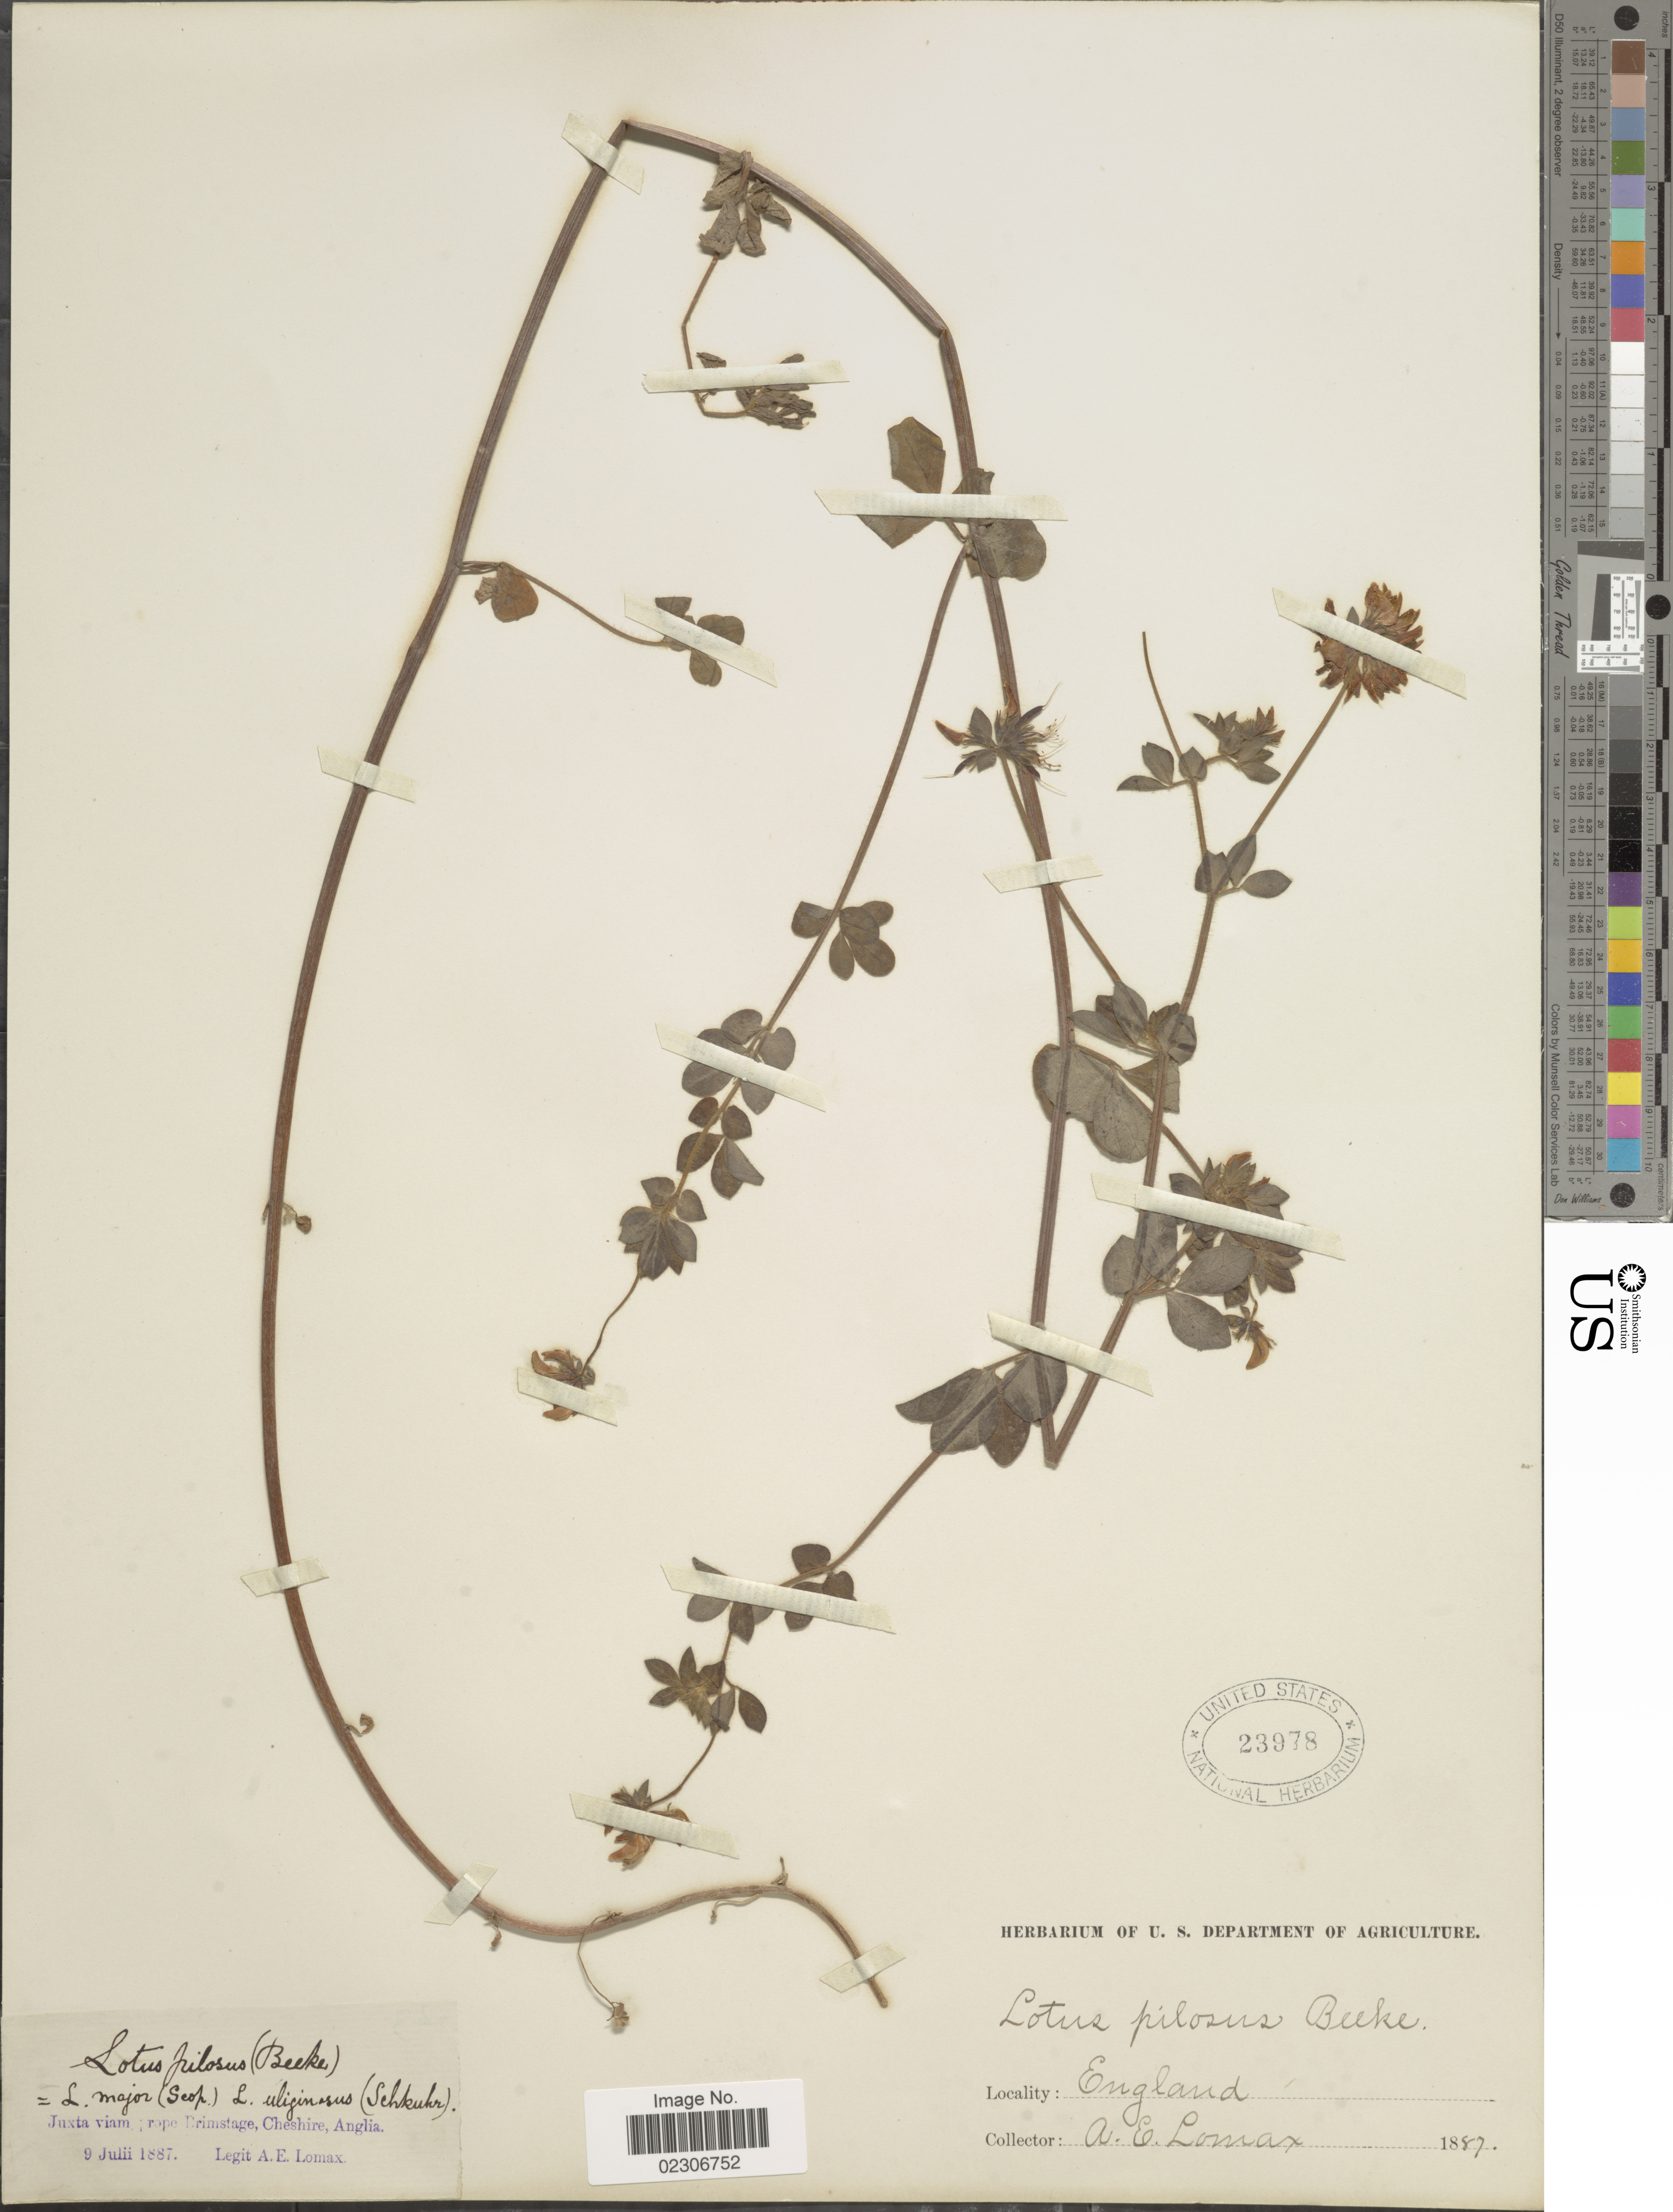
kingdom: Plantae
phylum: Tracheophyta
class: Magnoliopsida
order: Fabales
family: Fabaceae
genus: Lotus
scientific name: Lotus pilosus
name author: Jord.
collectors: A. Lomax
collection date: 1887-07-09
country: United Kingdom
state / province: England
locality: Juxta viam prope Brimstage, Cheshire, Anglia.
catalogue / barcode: US 23978